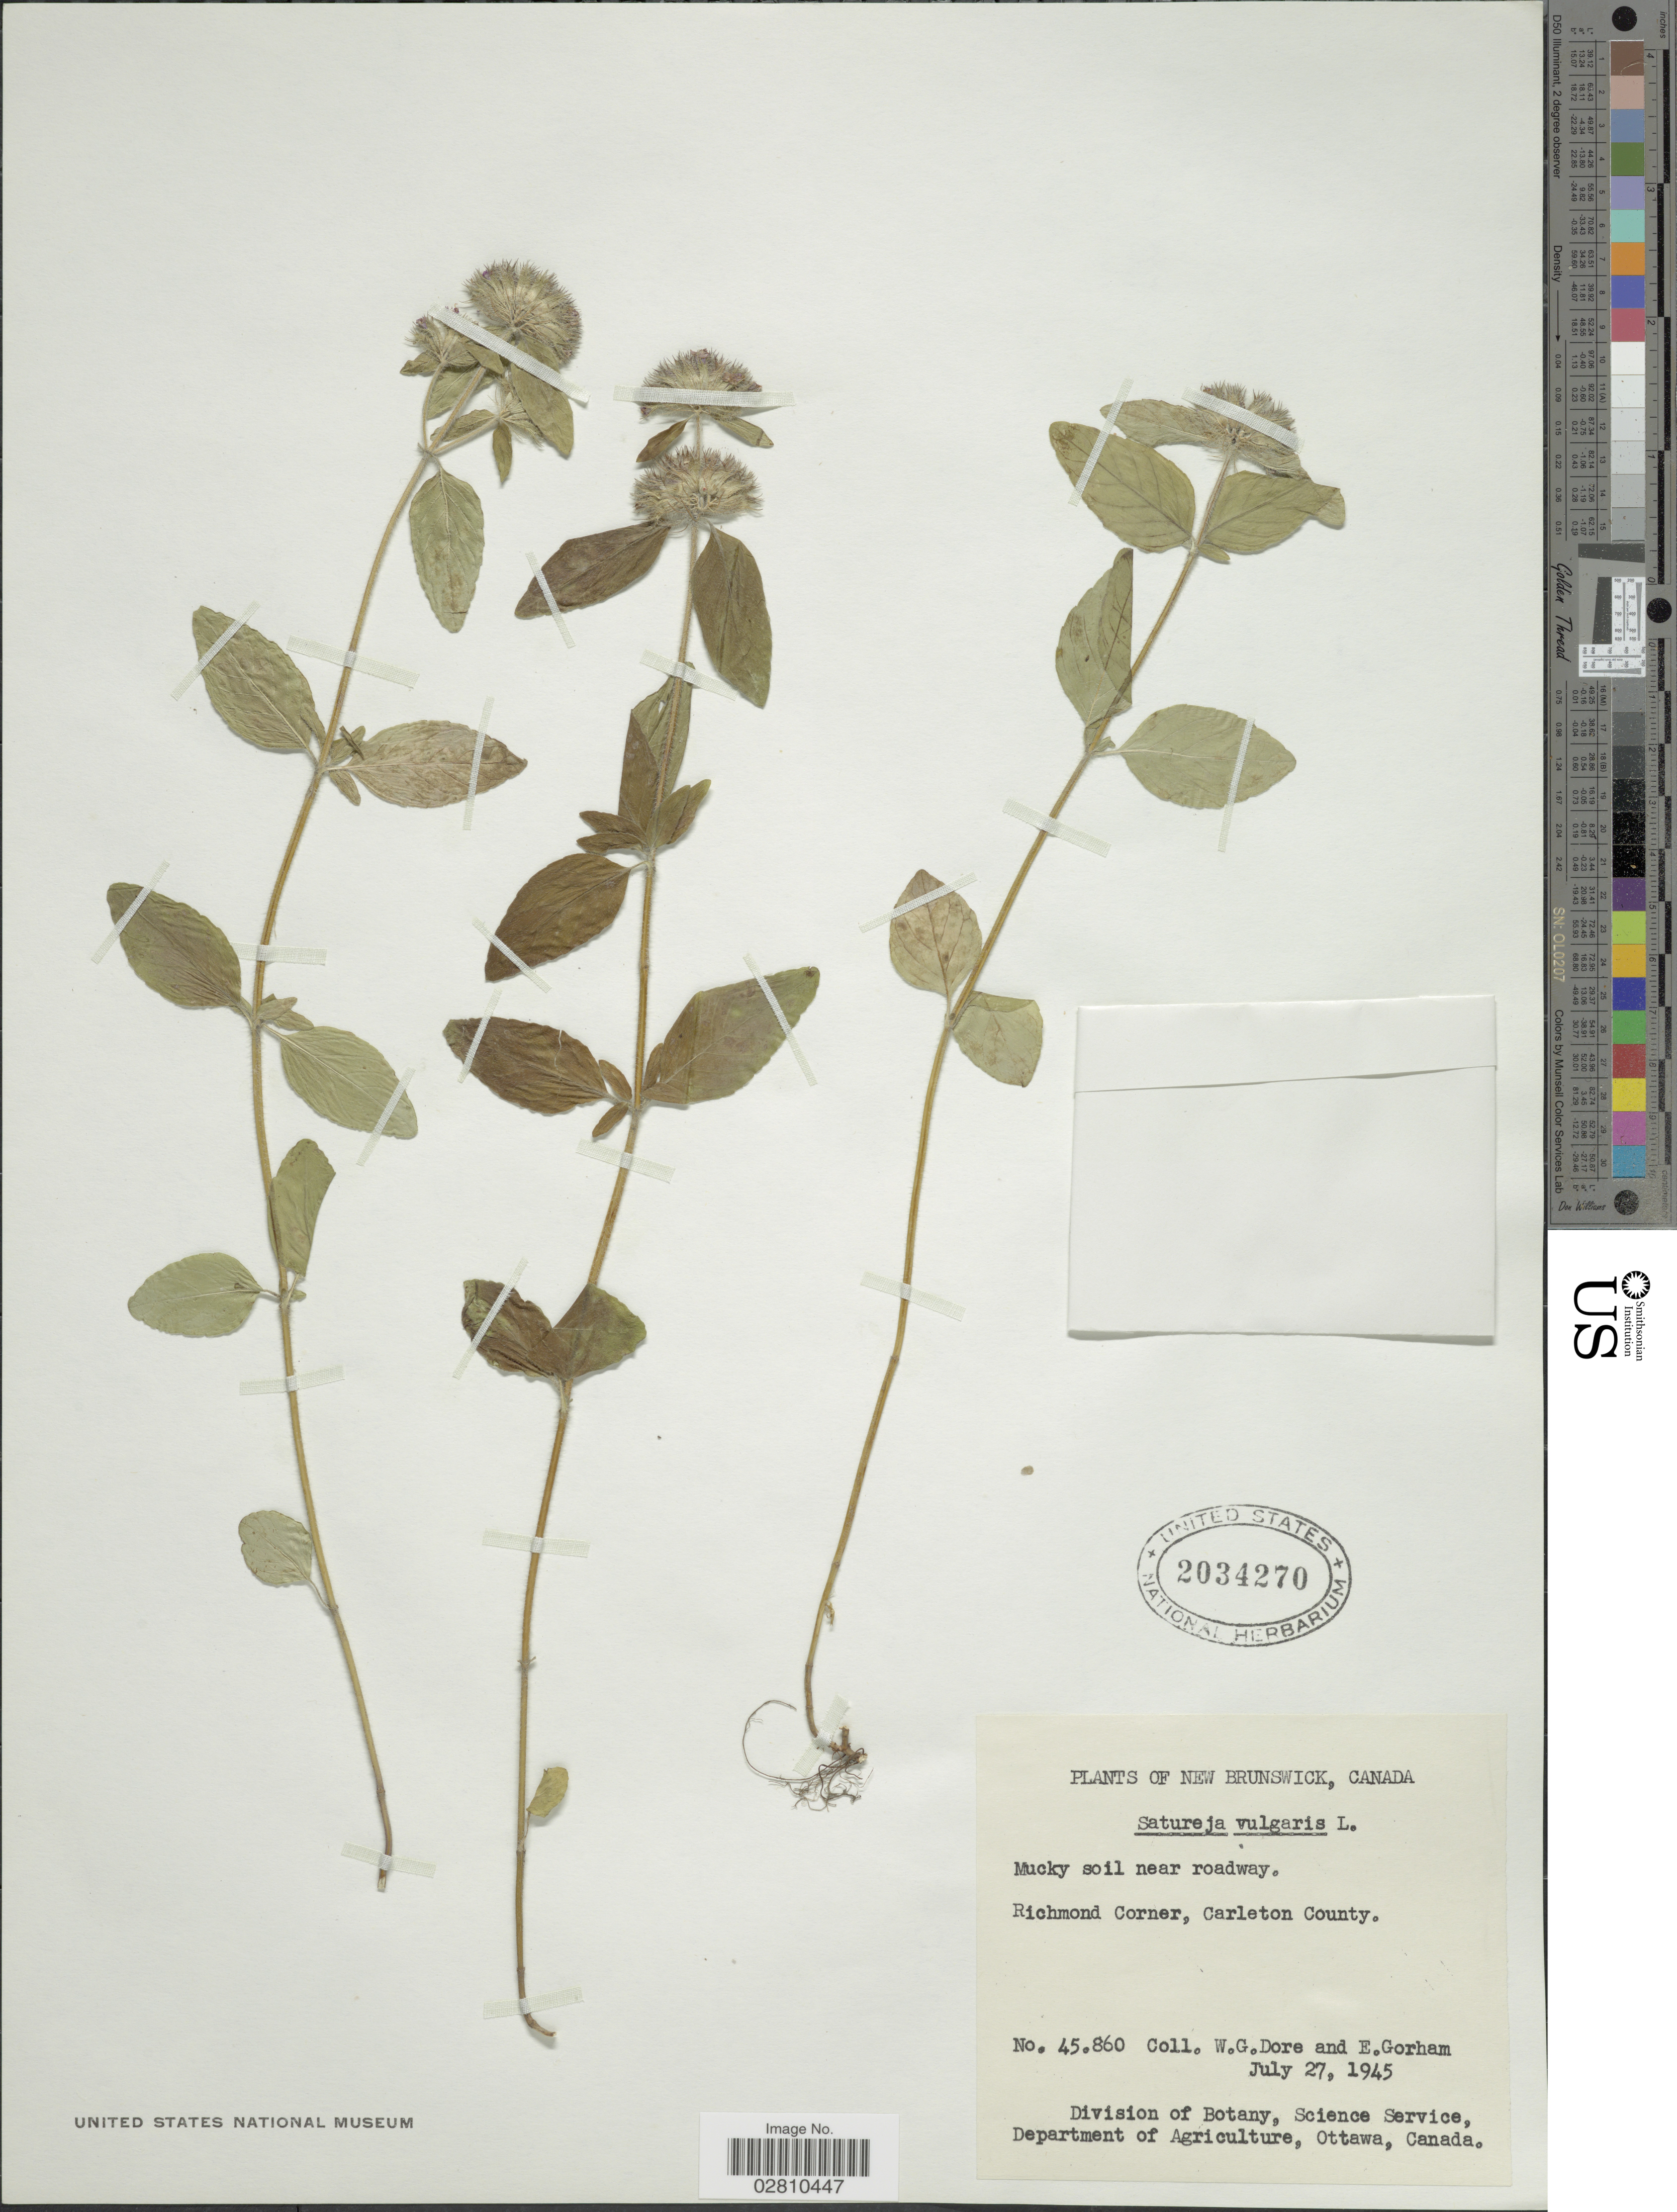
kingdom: Plantae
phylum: Tracheophyta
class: Magnoliopsida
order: Lamiales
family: Lamiaceae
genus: Clinopodium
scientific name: Clinopodium vulgare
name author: L.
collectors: W. Dore & E. Gorham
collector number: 45860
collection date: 1945-07-27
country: Canada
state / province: New Brunswick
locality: Micky soil near roadway. Richmond Corner, Carleton County.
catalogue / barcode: US 2034270